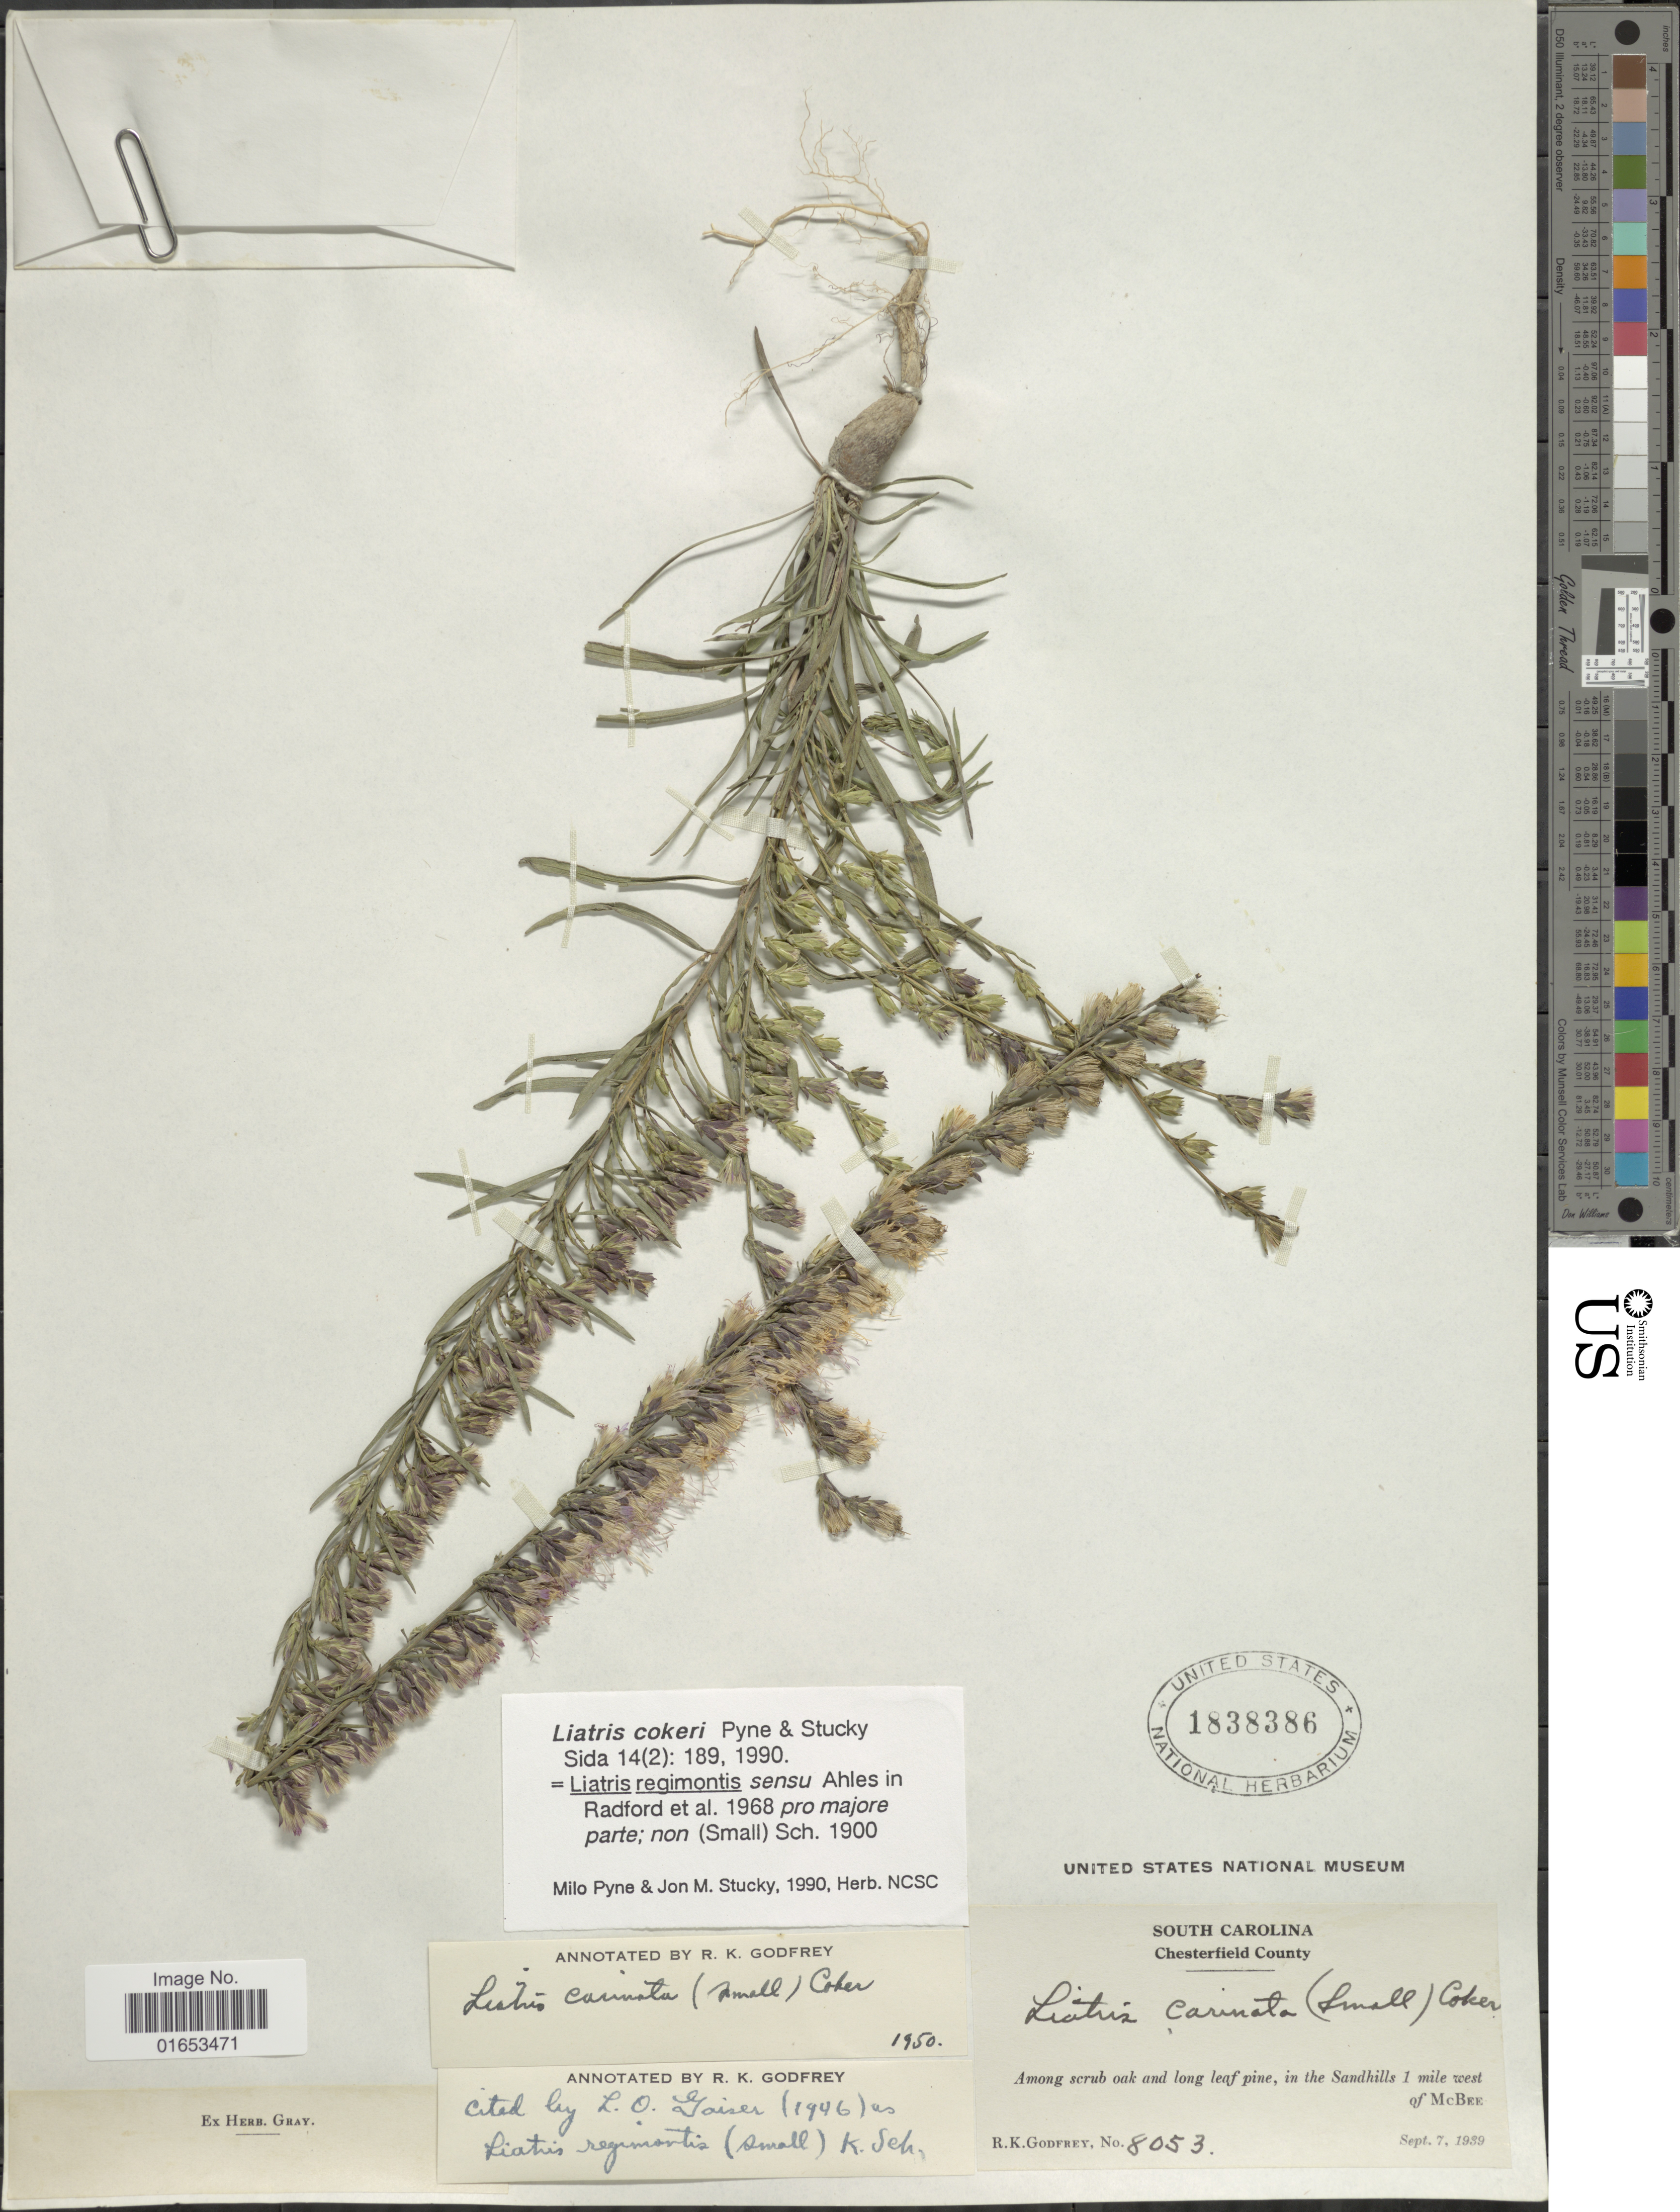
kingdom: Plantae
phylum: Tracheophyta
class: Magnoliopsida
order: Asterales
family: Asteraceae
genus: Liatris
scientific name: Liatris cokeri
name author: Pyne & Stucky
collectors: R. K. Godfrey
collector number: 8053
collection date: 1939-09-07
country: United States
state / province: South Carolina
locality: Chesterfield County, in the Sandhills 1 mile west of McBee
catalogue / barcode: US 1838386